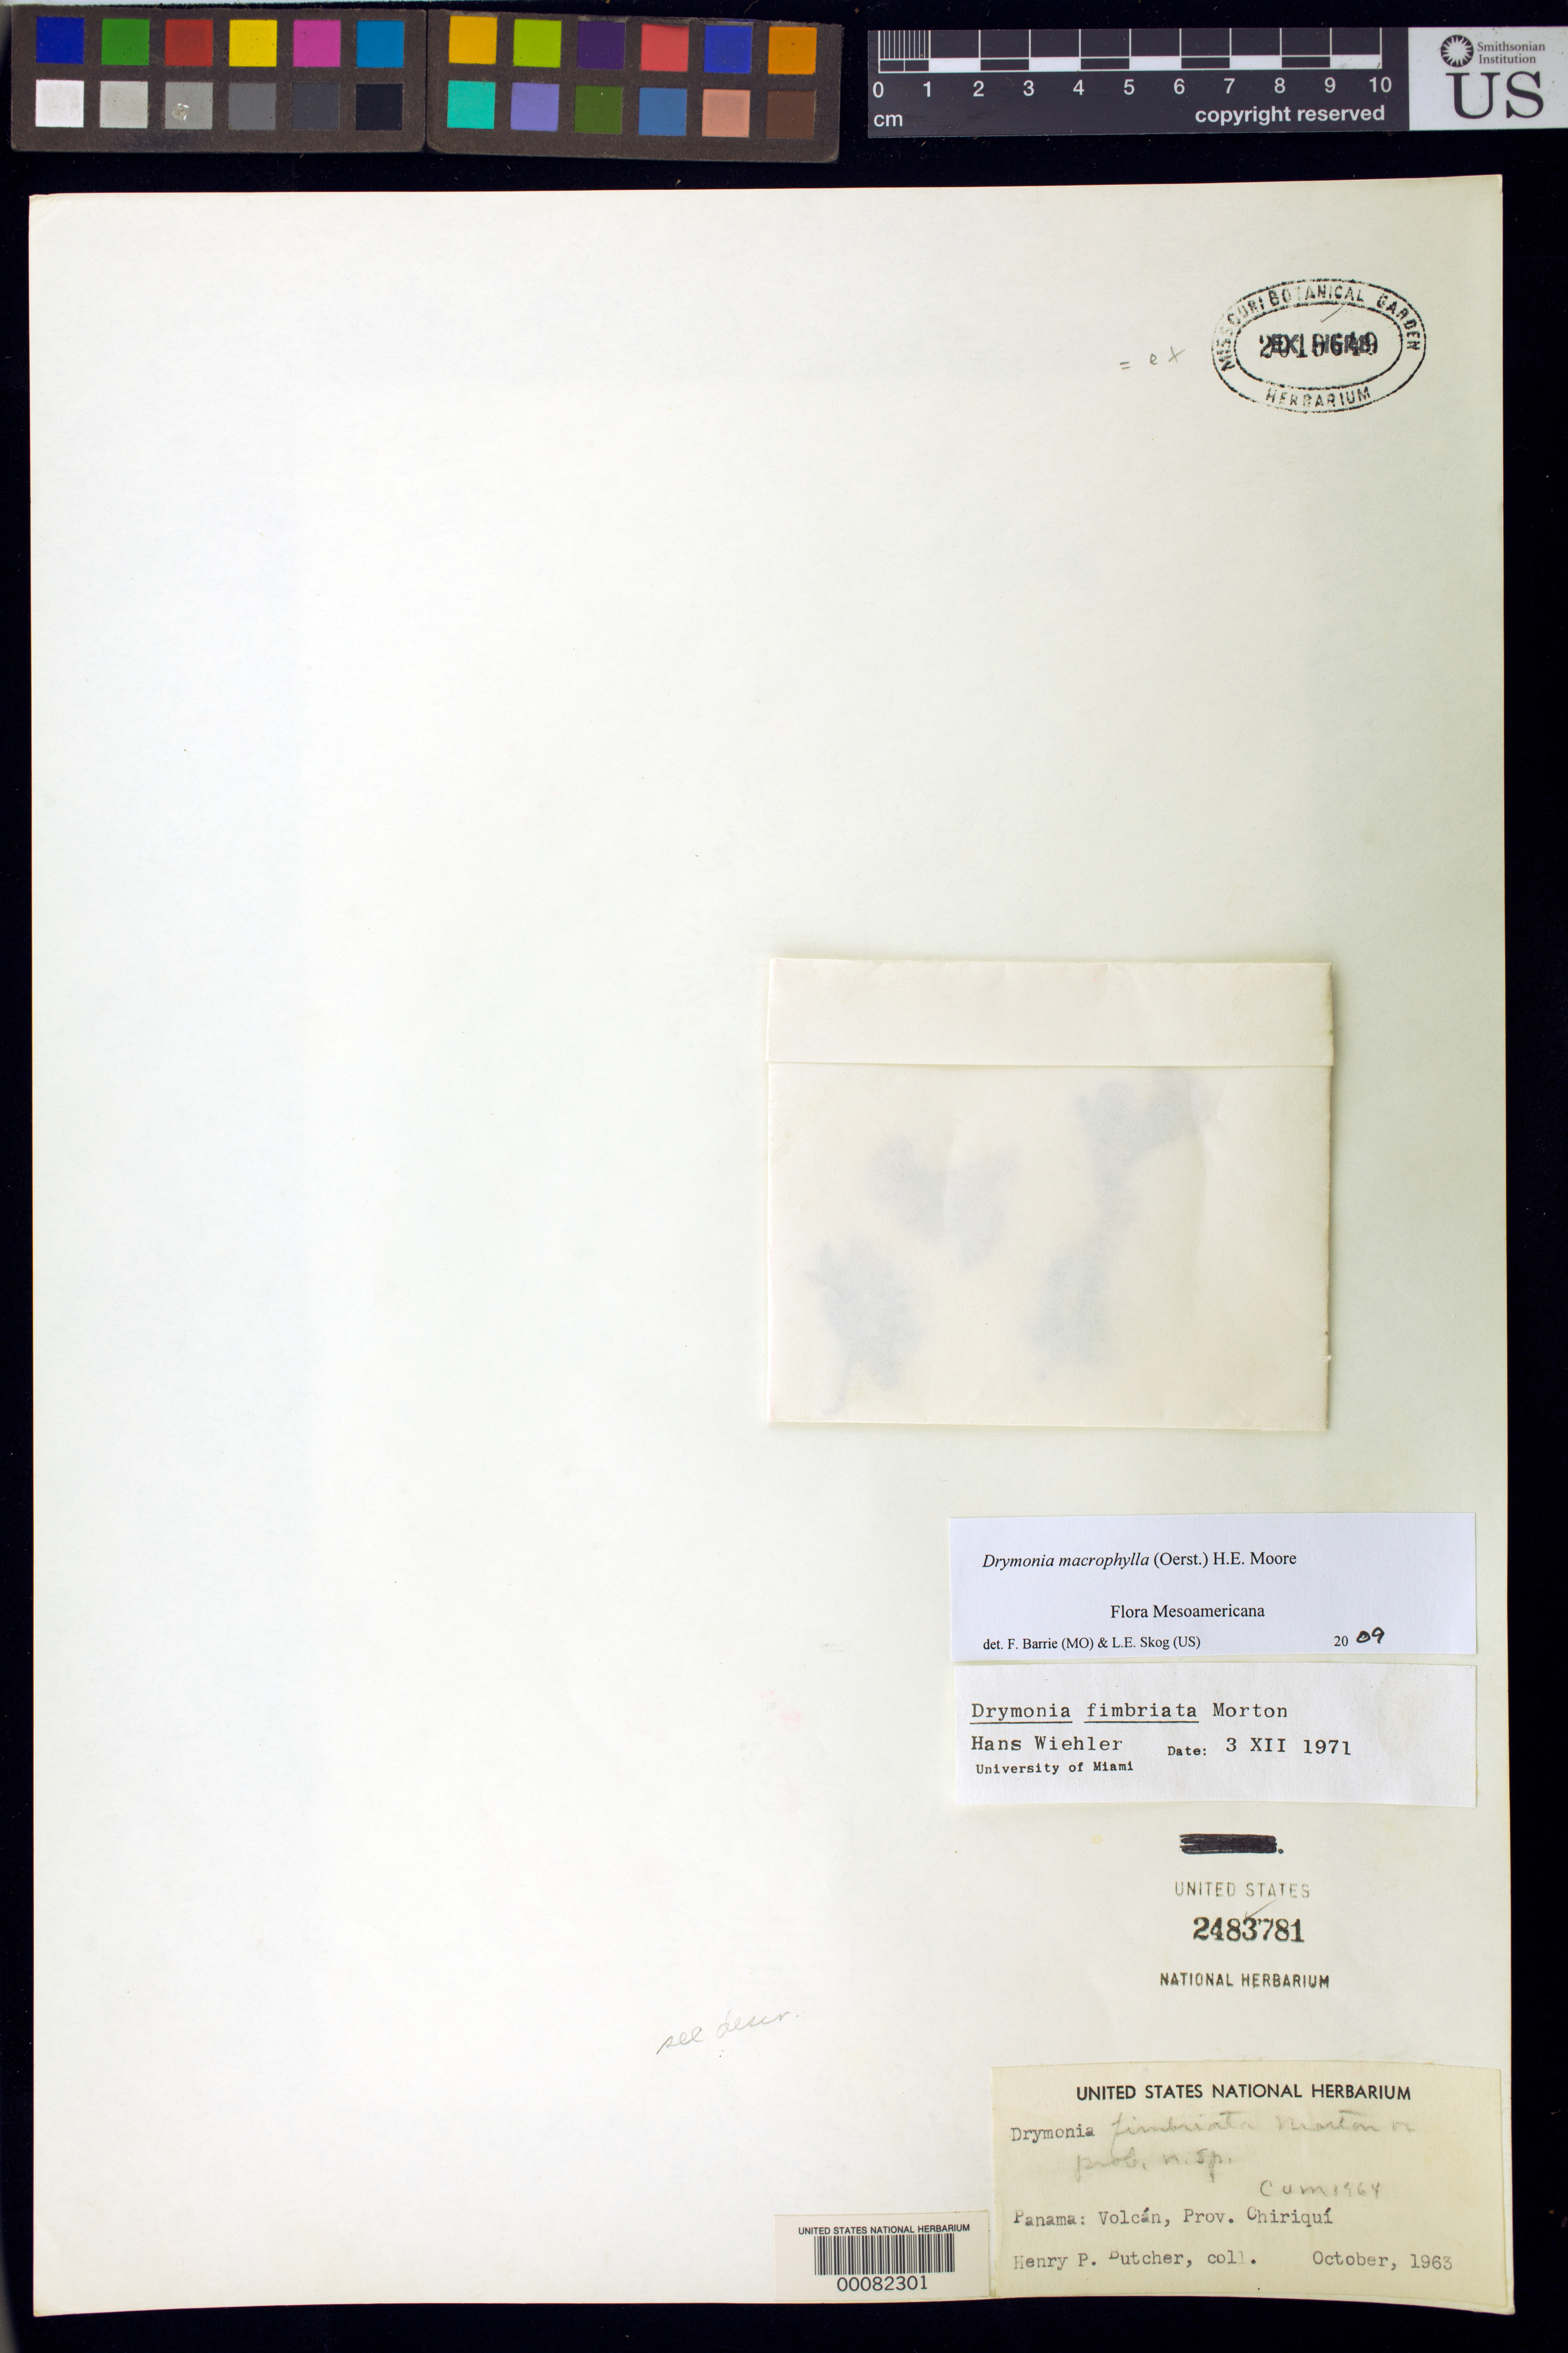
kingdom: Plantae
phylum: Tracheophyta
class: Magnoliopsida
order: Lamiales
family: Gesneriaceae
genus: Drymonia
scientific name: Drymonia fimbriata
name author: C.V. Morton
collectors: H. Butcher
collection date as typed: Oct 1963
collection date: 1963-10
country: Panama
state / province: Chiriquí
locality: Volcan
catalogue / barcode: US 2483781